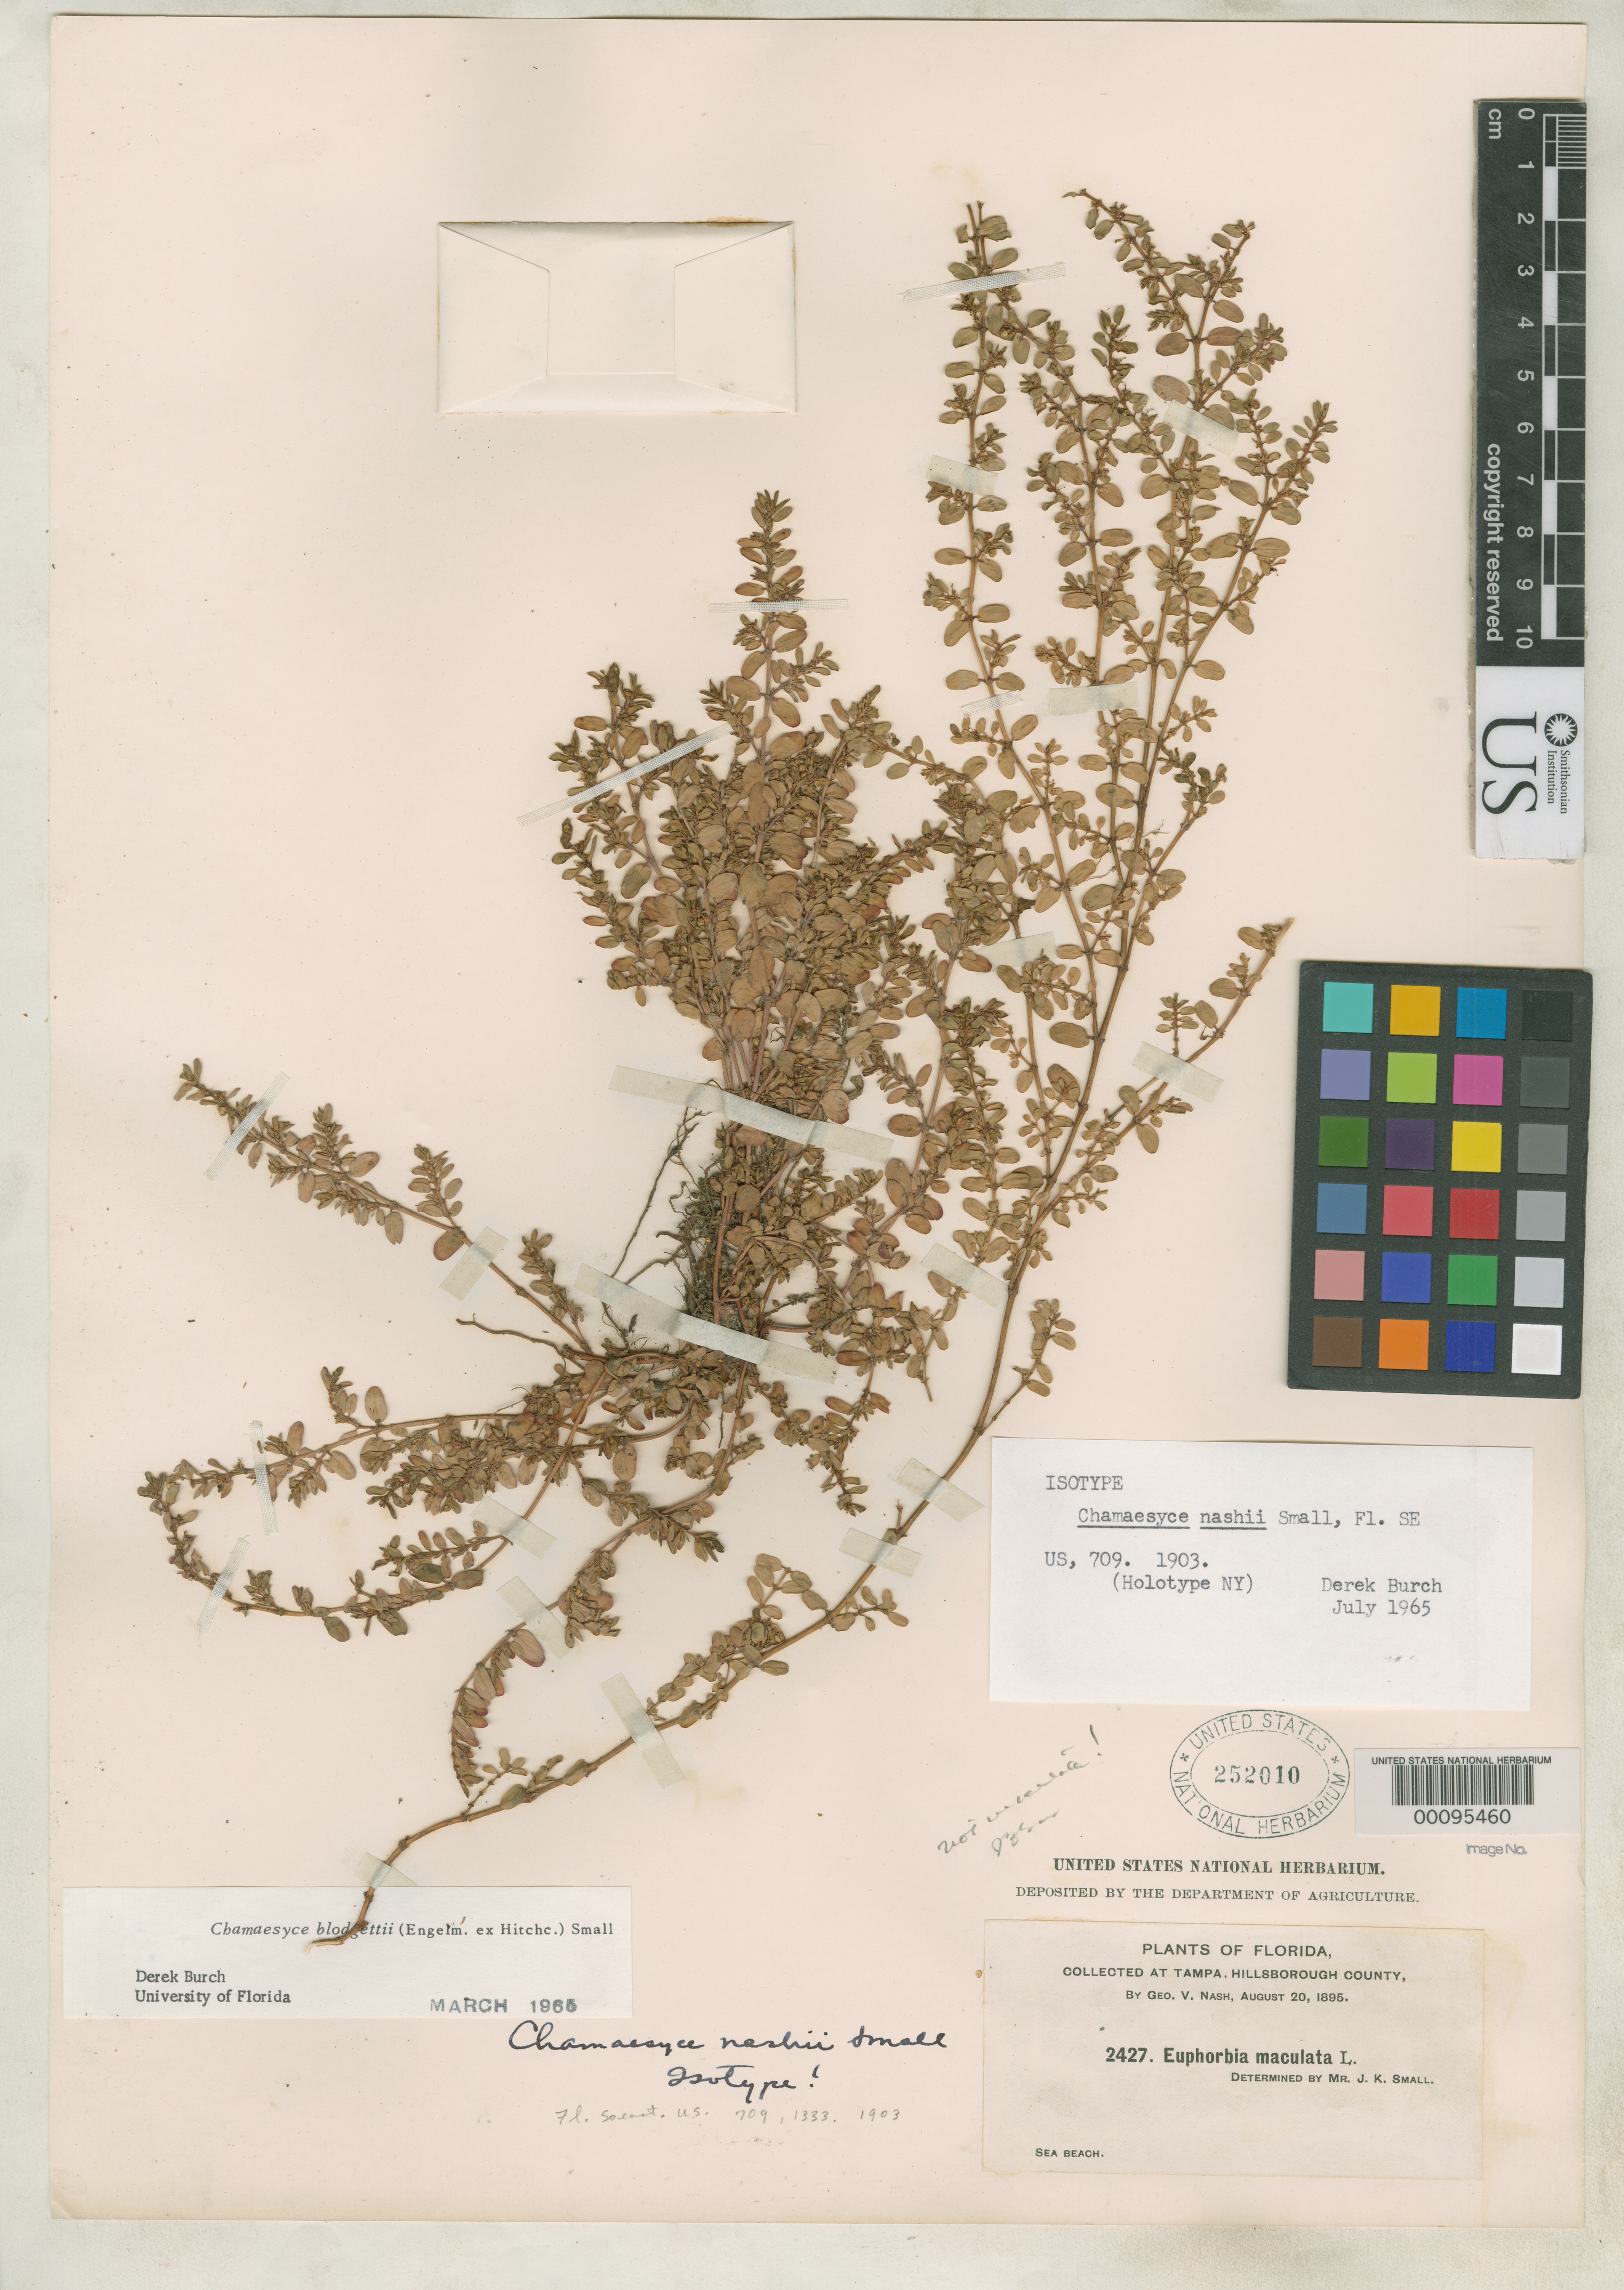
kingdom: Plantae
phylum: Tracheophyta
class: Magnoliopsida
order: Malpighiales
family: Euphorbiaceae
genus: Chamaesyce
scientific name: Chamaesyce nashii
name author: Small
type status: Isotype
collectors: G. V. Nash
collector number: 2427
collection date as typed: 20 Aug 1895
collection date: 1895-08-20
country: United States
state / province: Florida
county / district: Hillsborough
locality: Tampa.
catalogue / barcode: US 252010